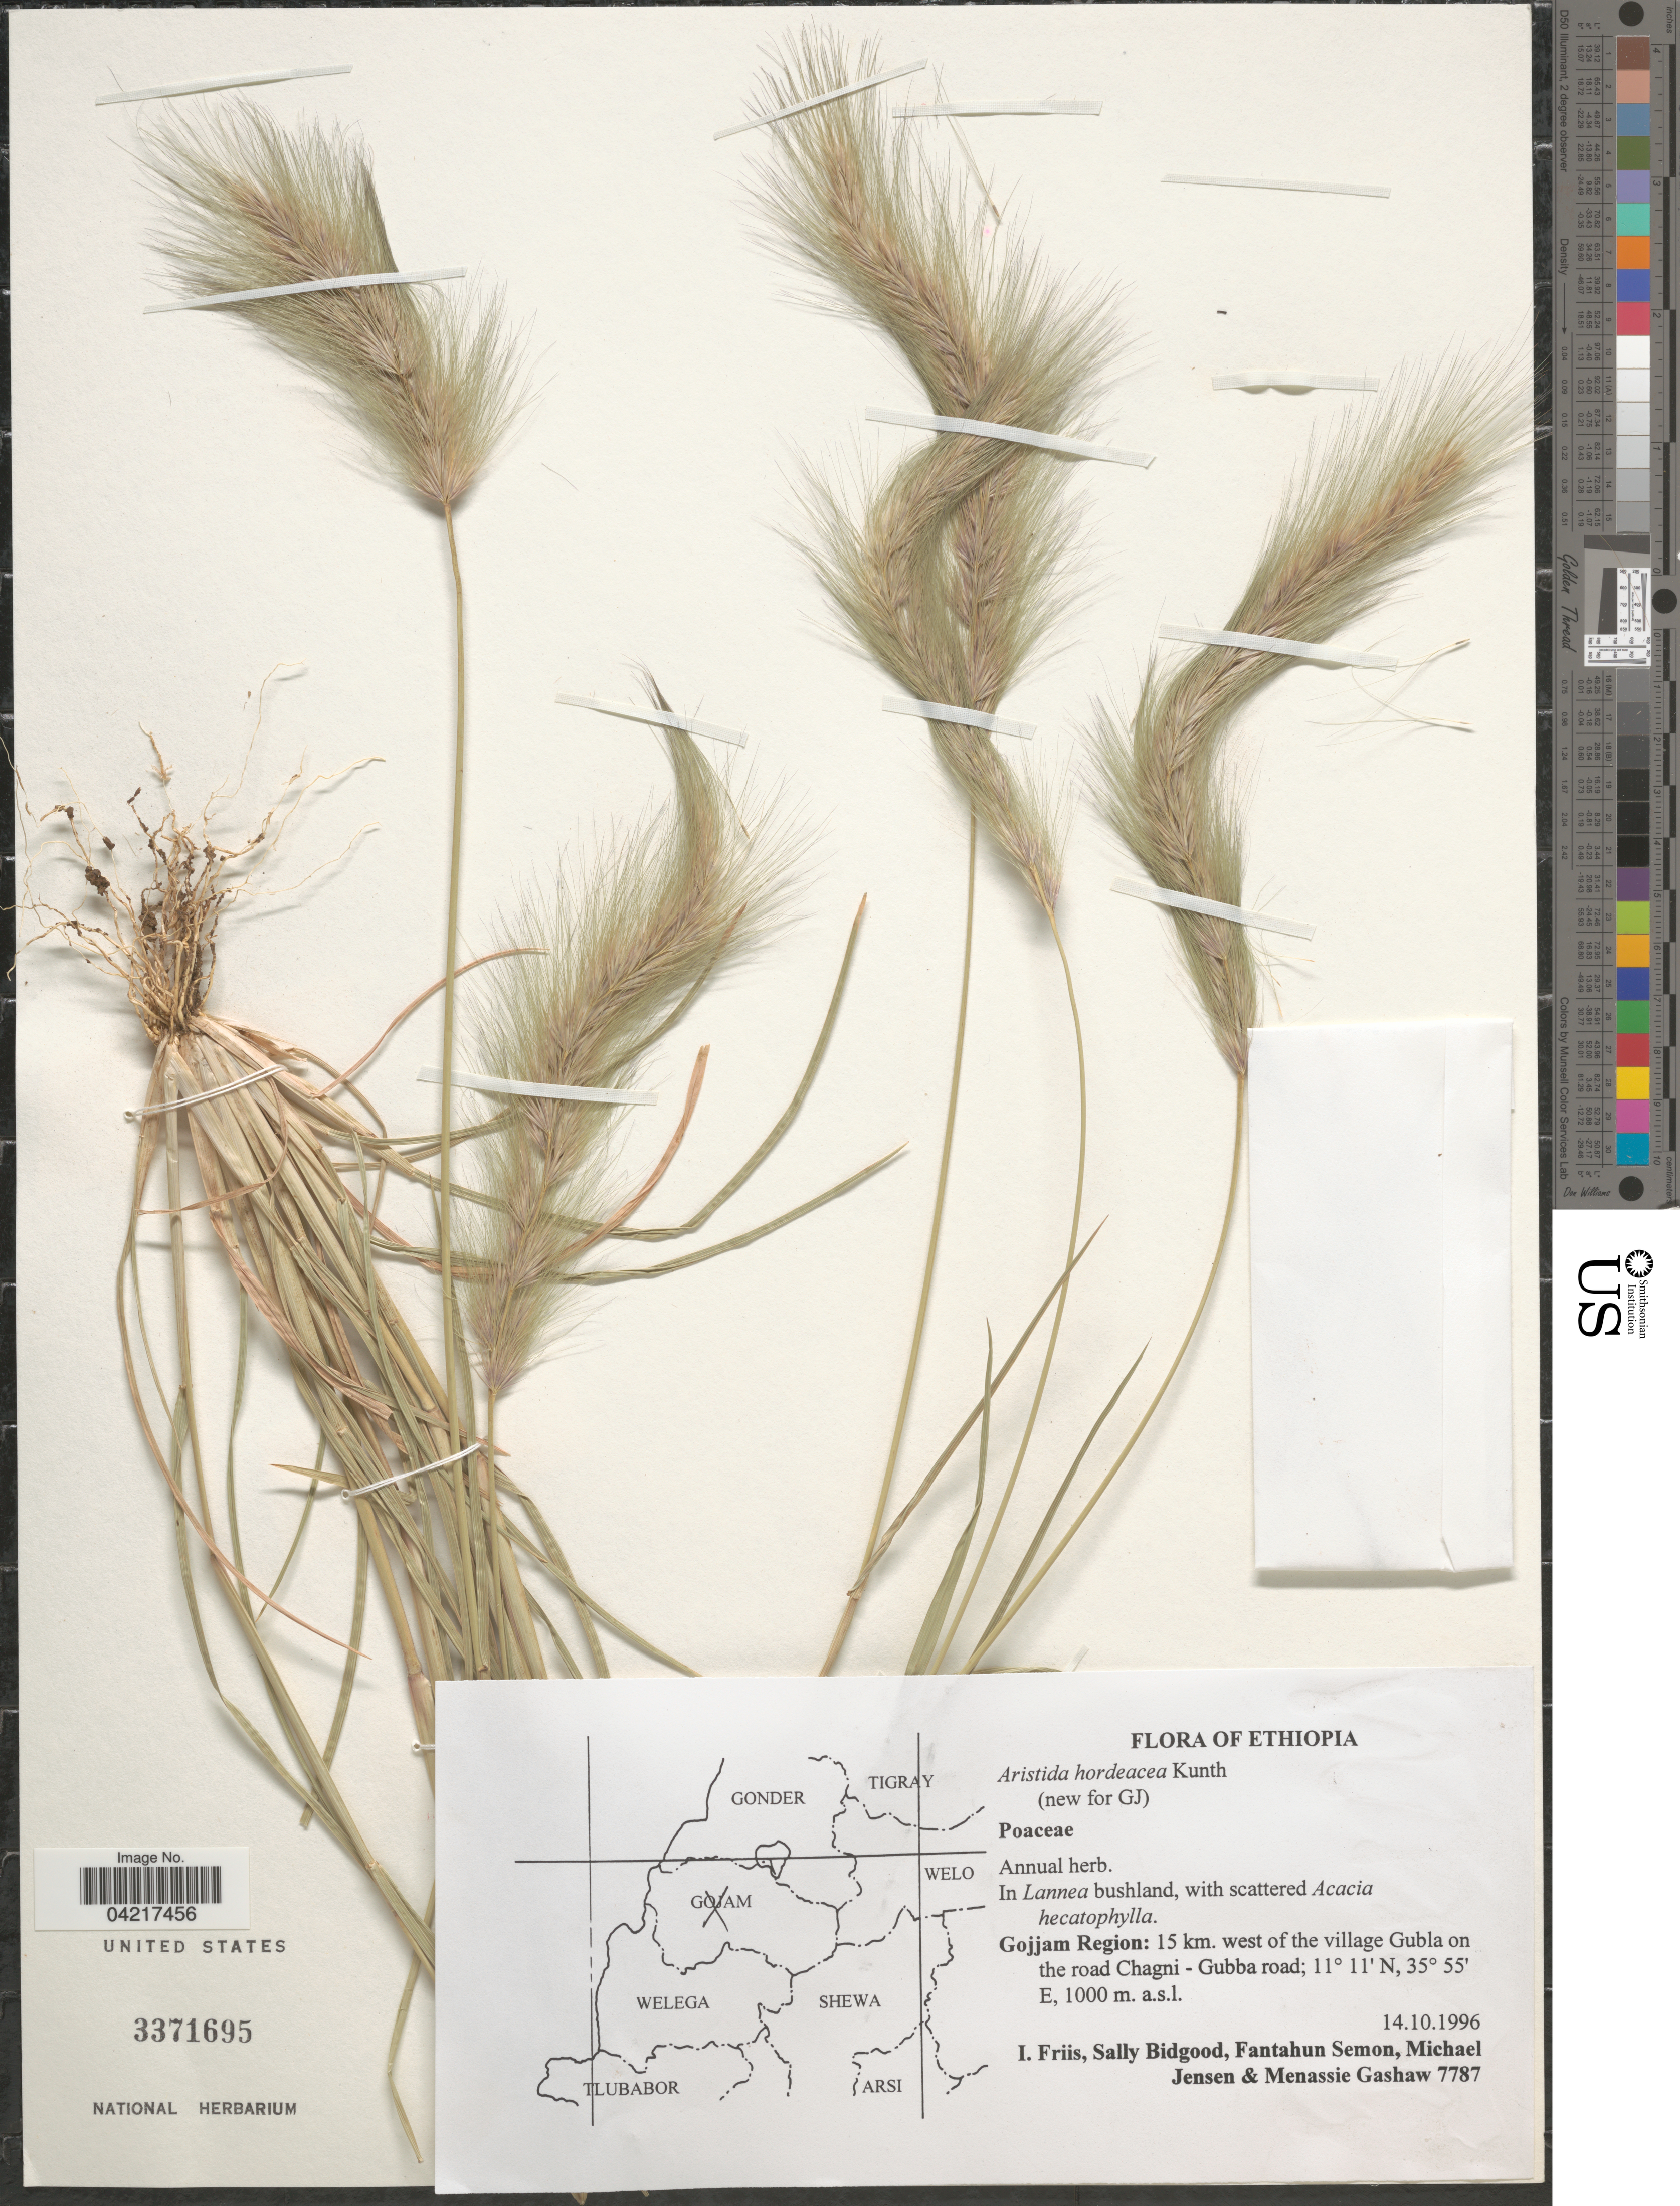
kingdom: Plantae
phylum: Tracheophyta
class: Liliopsida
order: Poales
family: Poaceae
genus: Aristida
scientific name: Aristida hordeacea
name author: Kunth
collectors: I. Friis, S. Bidgood, F. Semon, M. Jensen & M. Gashaw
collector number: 7787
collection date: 1996-10-14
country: Ethiopia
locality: Gojjam Region: 15 km. west of the village Gubla on the road Chagni - Gubba road.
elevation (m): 1000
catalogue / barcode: US 3371695